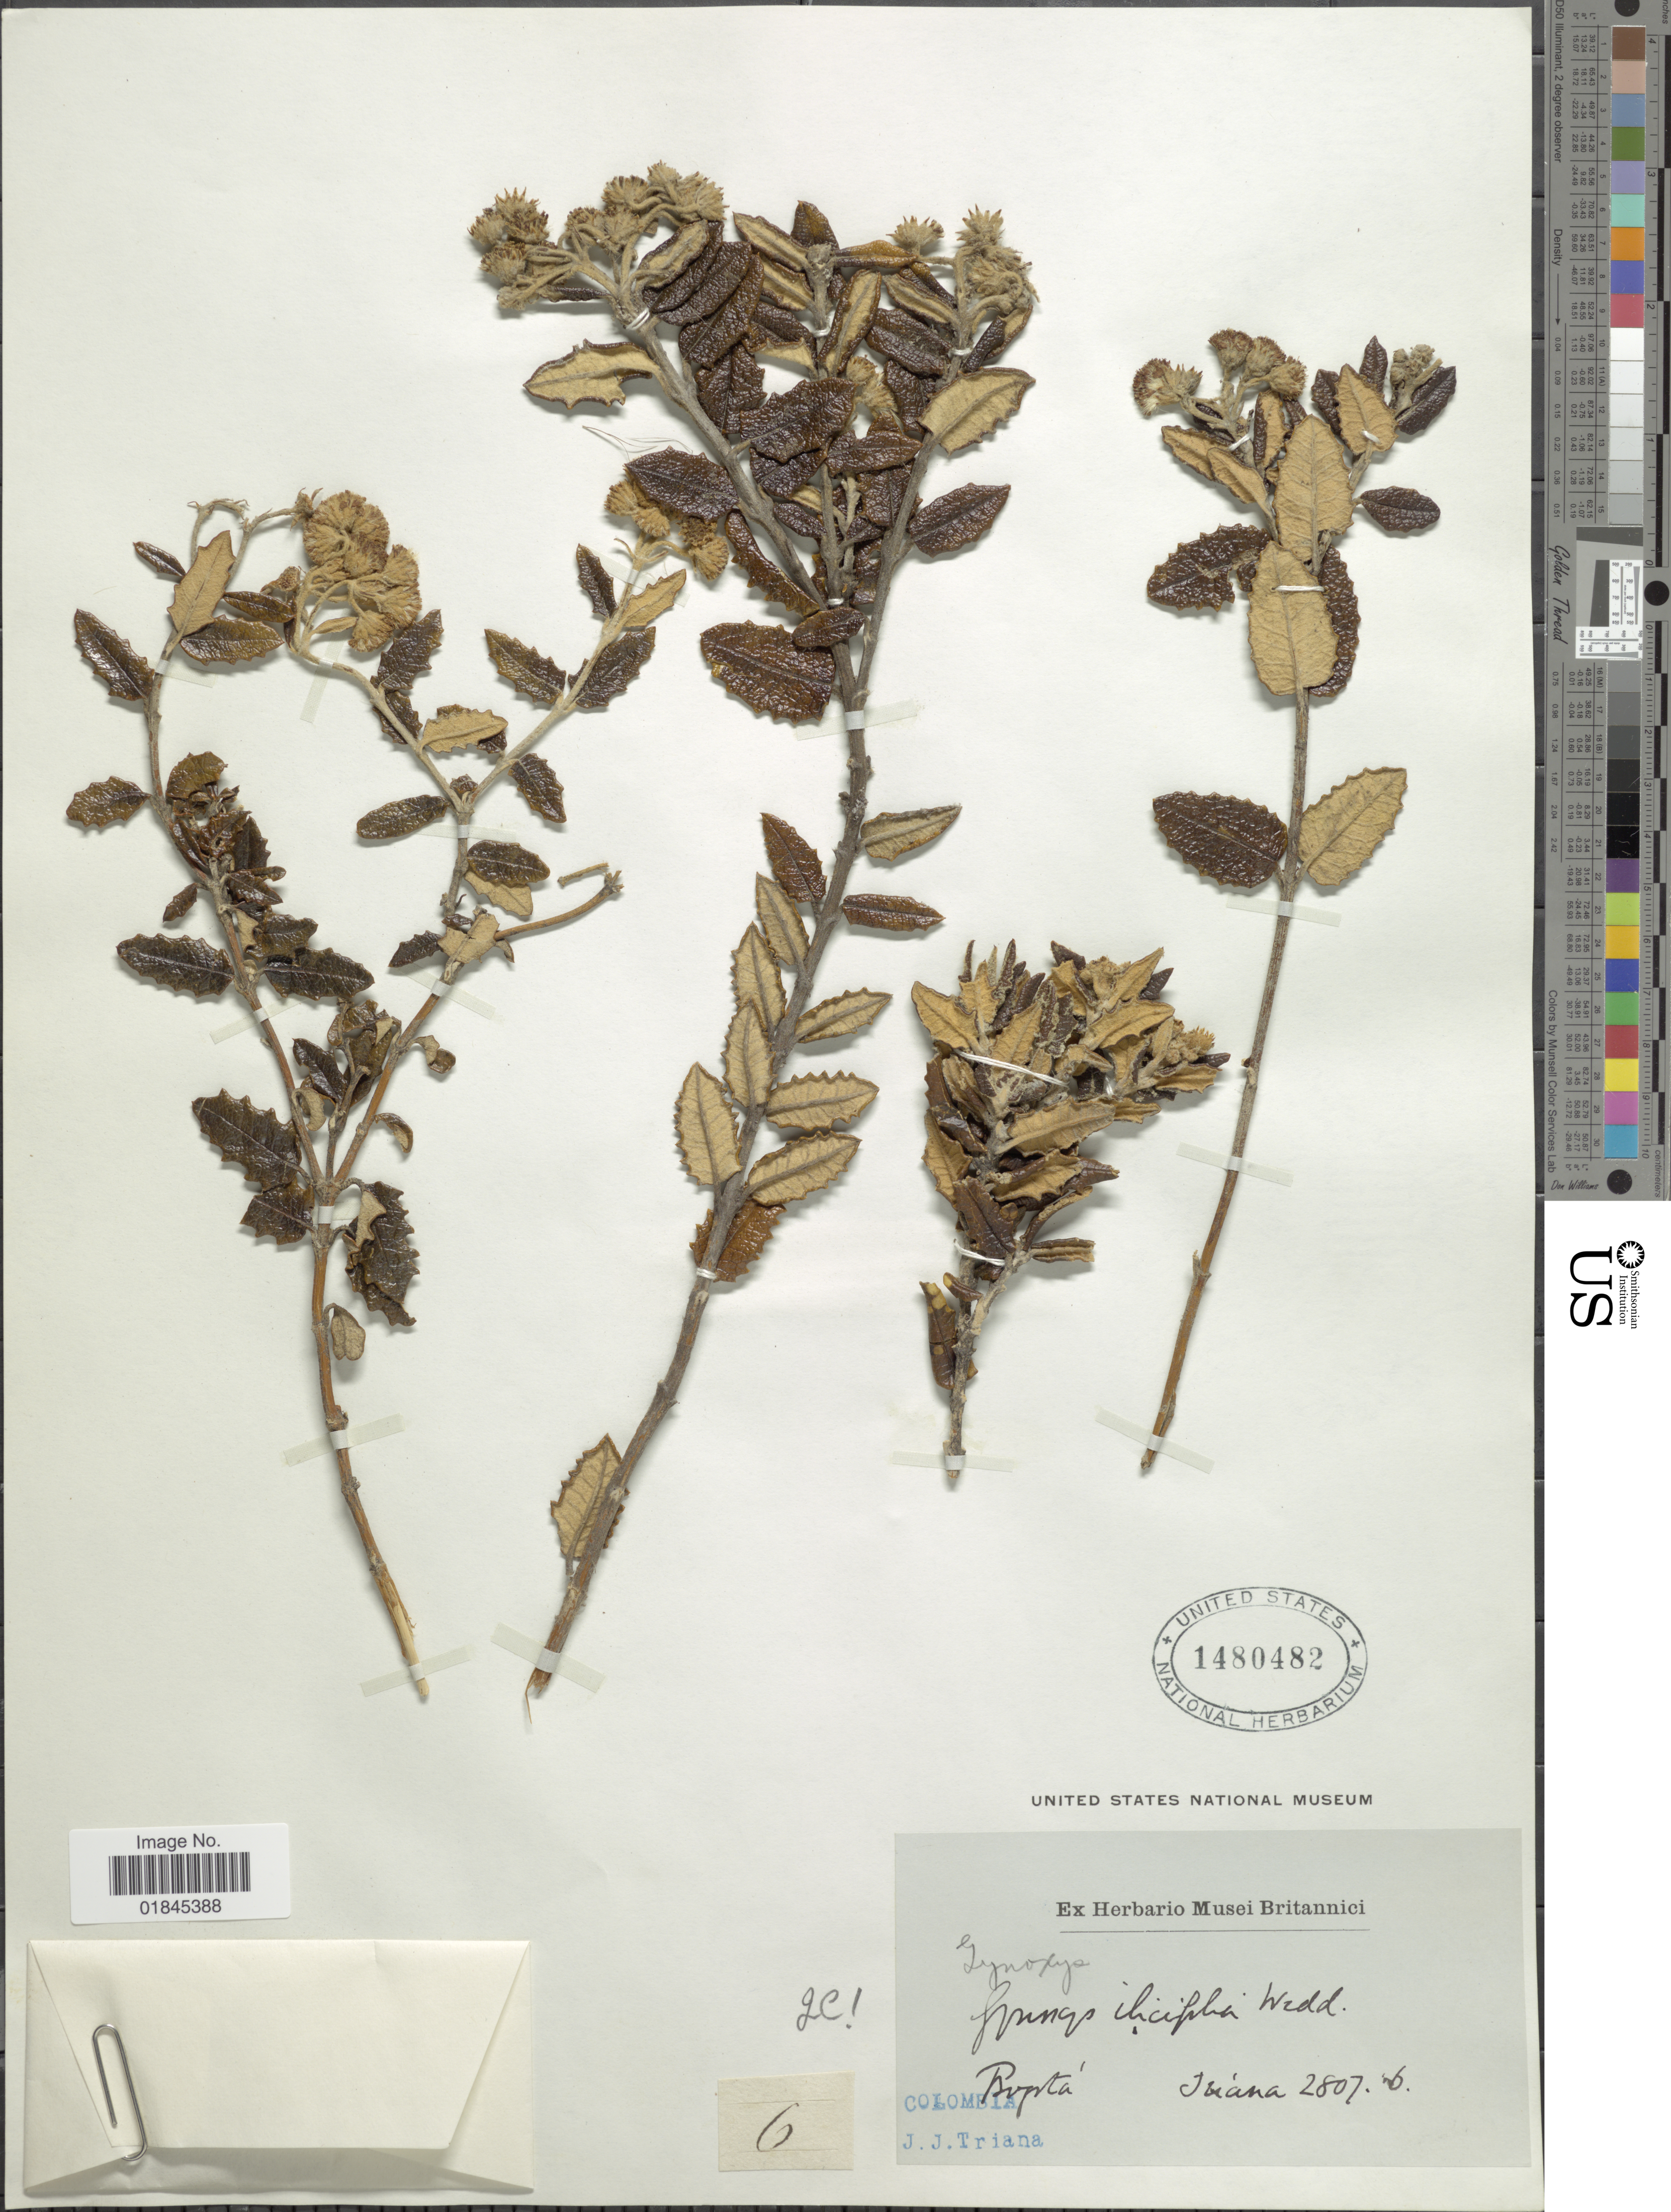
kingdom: Plantae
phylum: Tracheophyta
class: Magnoliopsida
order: Asterales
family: Asteraceae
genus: Pentacalia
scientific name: Pentacalia ilicifolia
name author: (L. f.) Cuatrec. & H. Rob.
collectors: J. J. Triana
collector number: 2807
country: Colombia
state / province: Bogota D.C.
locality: Bogotá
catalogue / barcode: US 1480482